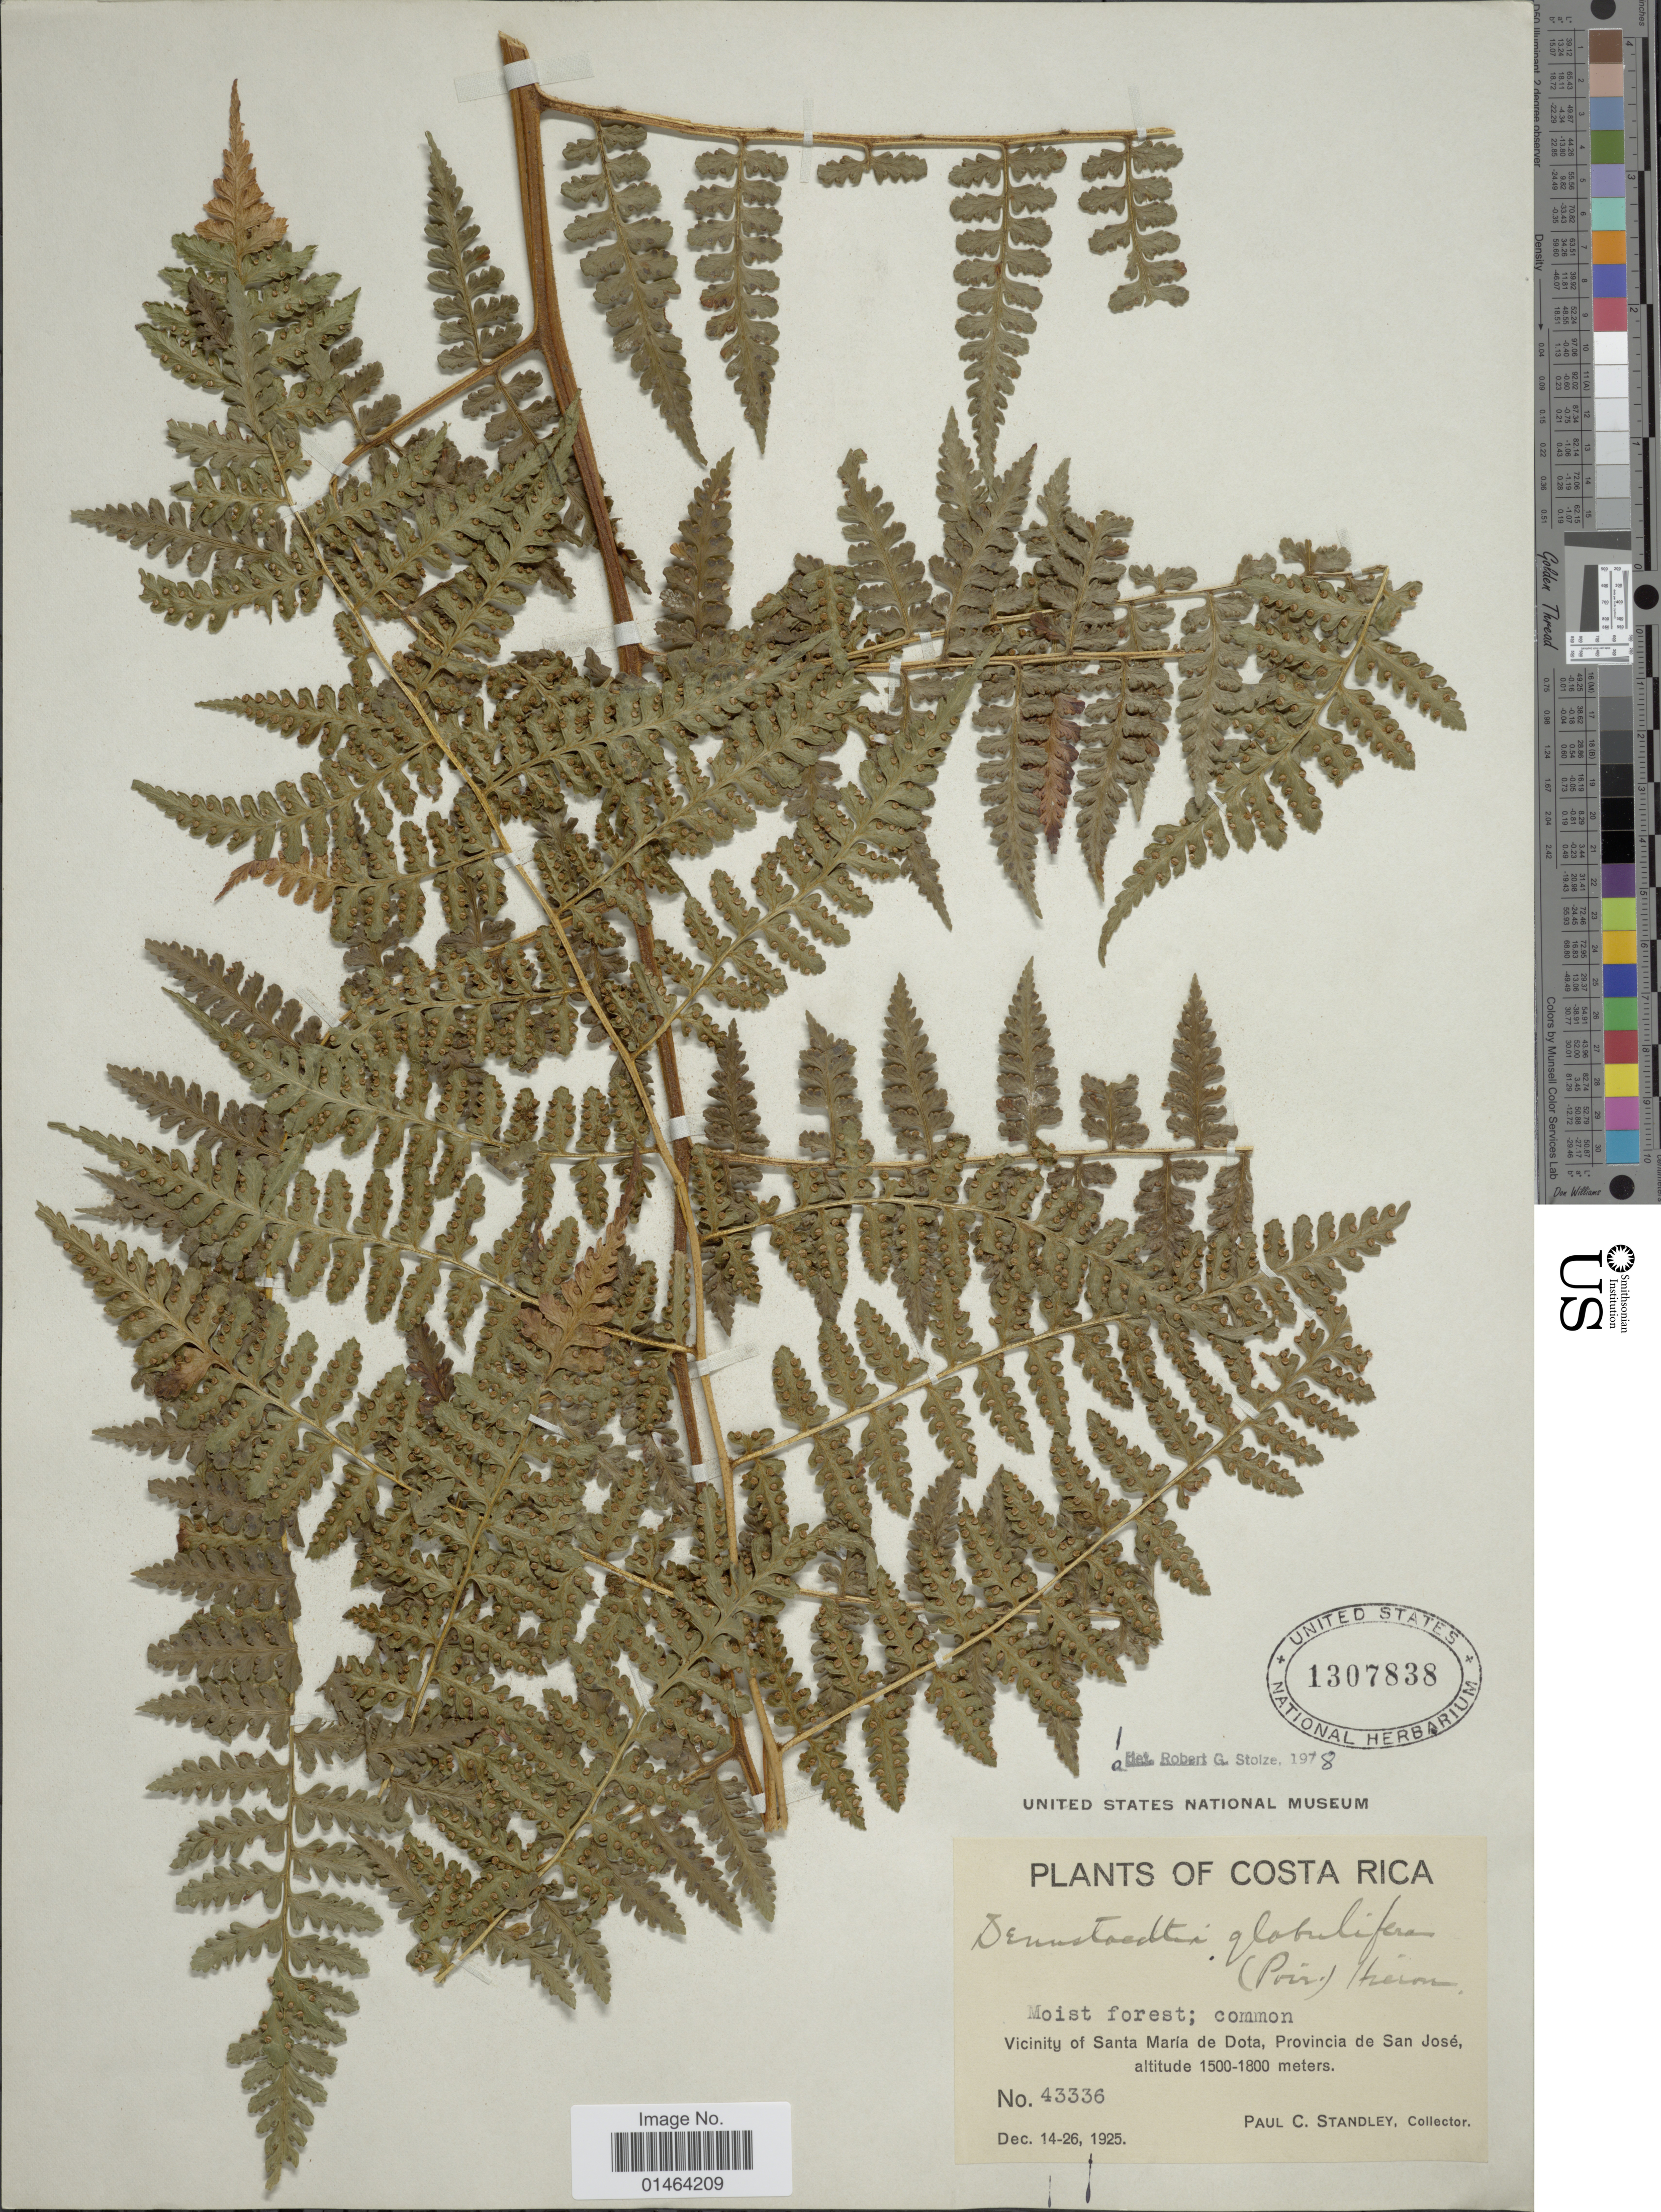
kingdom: Plantae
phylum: Tracheophyta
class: Polypodiopsida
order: Polypodiales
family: Dennstaedtiaceae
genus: Dennstaedtia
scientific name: Dennstaedtia globulifera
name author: (Poir.) Hieron.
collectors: P. C. Standley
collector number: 43336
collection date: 1925-12-14/1925-12-26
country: Costa Rica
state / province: San José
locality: Vicinity of Santa Maria de Dota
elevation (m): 1500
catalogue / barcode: US 1307838